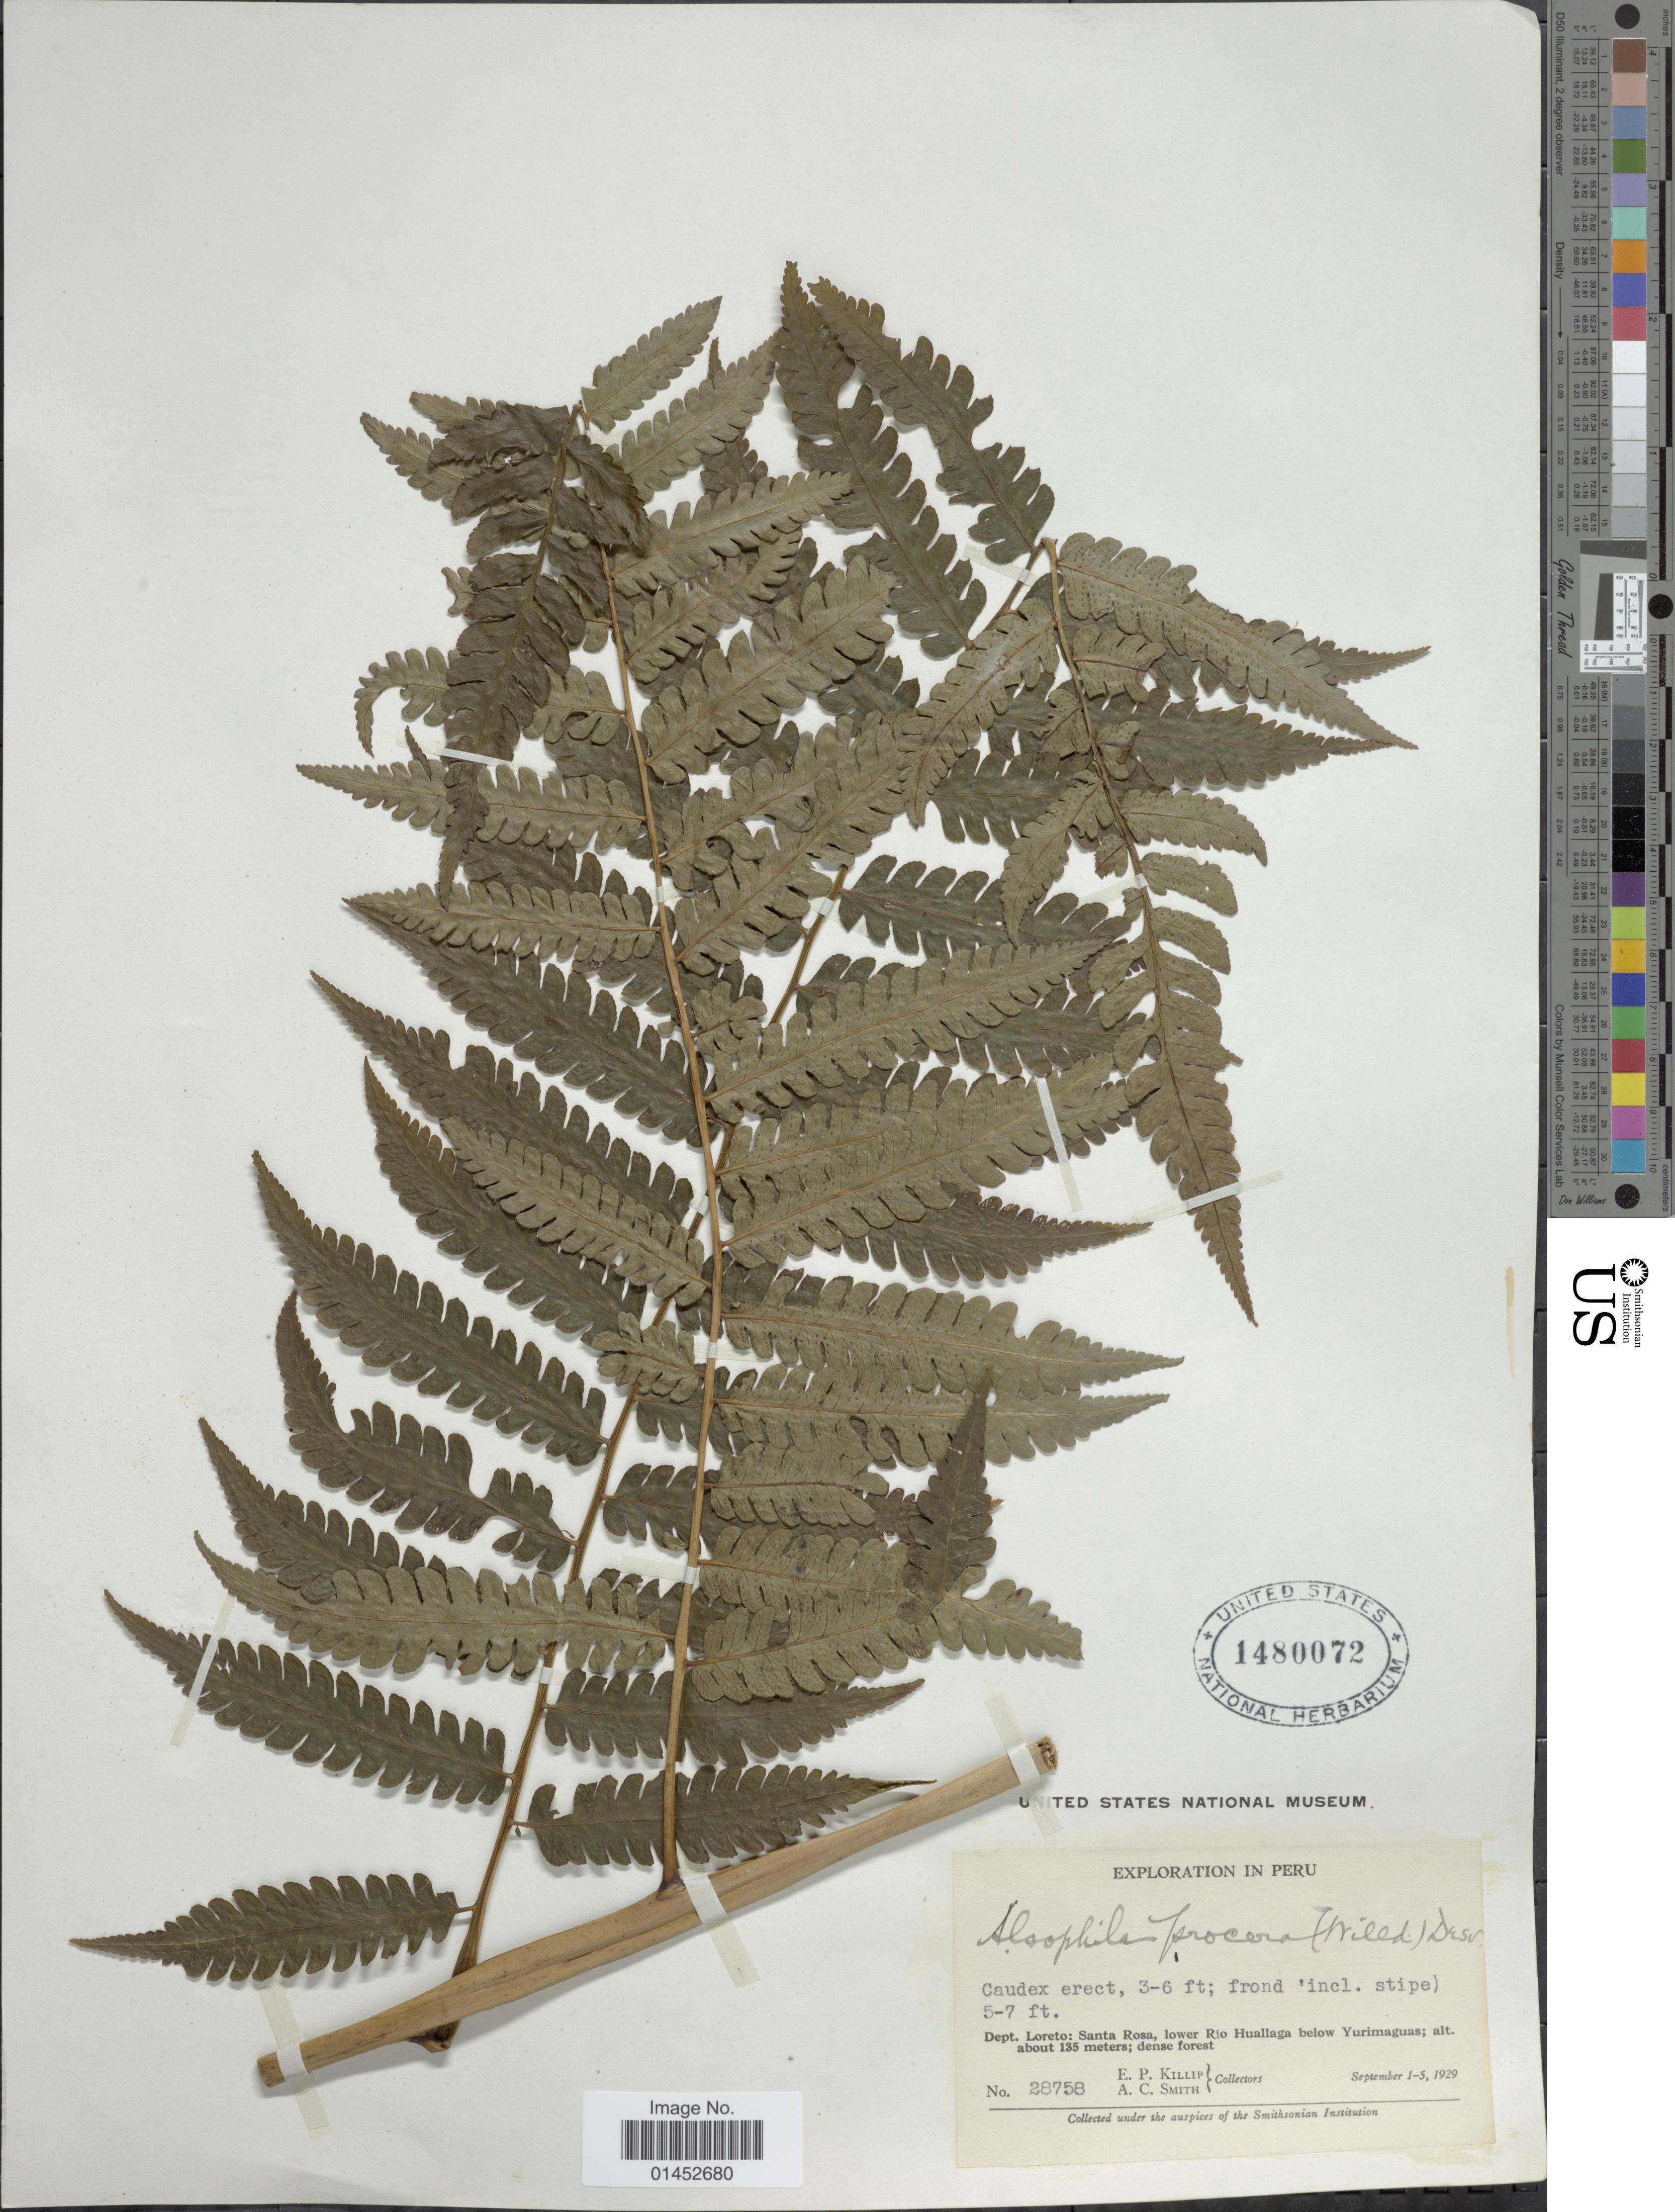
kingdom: Plantae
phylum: Tracheophyta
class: Polypodiopsida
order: Cyatheales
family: Cyatheaceae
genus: Cyathea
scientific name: Cyathea pungens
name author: (Willd.) Domin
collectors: E. P. Killip & A. C. Smith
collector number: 28758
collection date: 1929-09-01/1929-09-05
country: Peru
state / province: Loreto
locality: Dept Loreto: Santa Rosa, lower Río Huallag below Yurimaguas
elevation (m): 135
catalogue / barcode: US 1480072